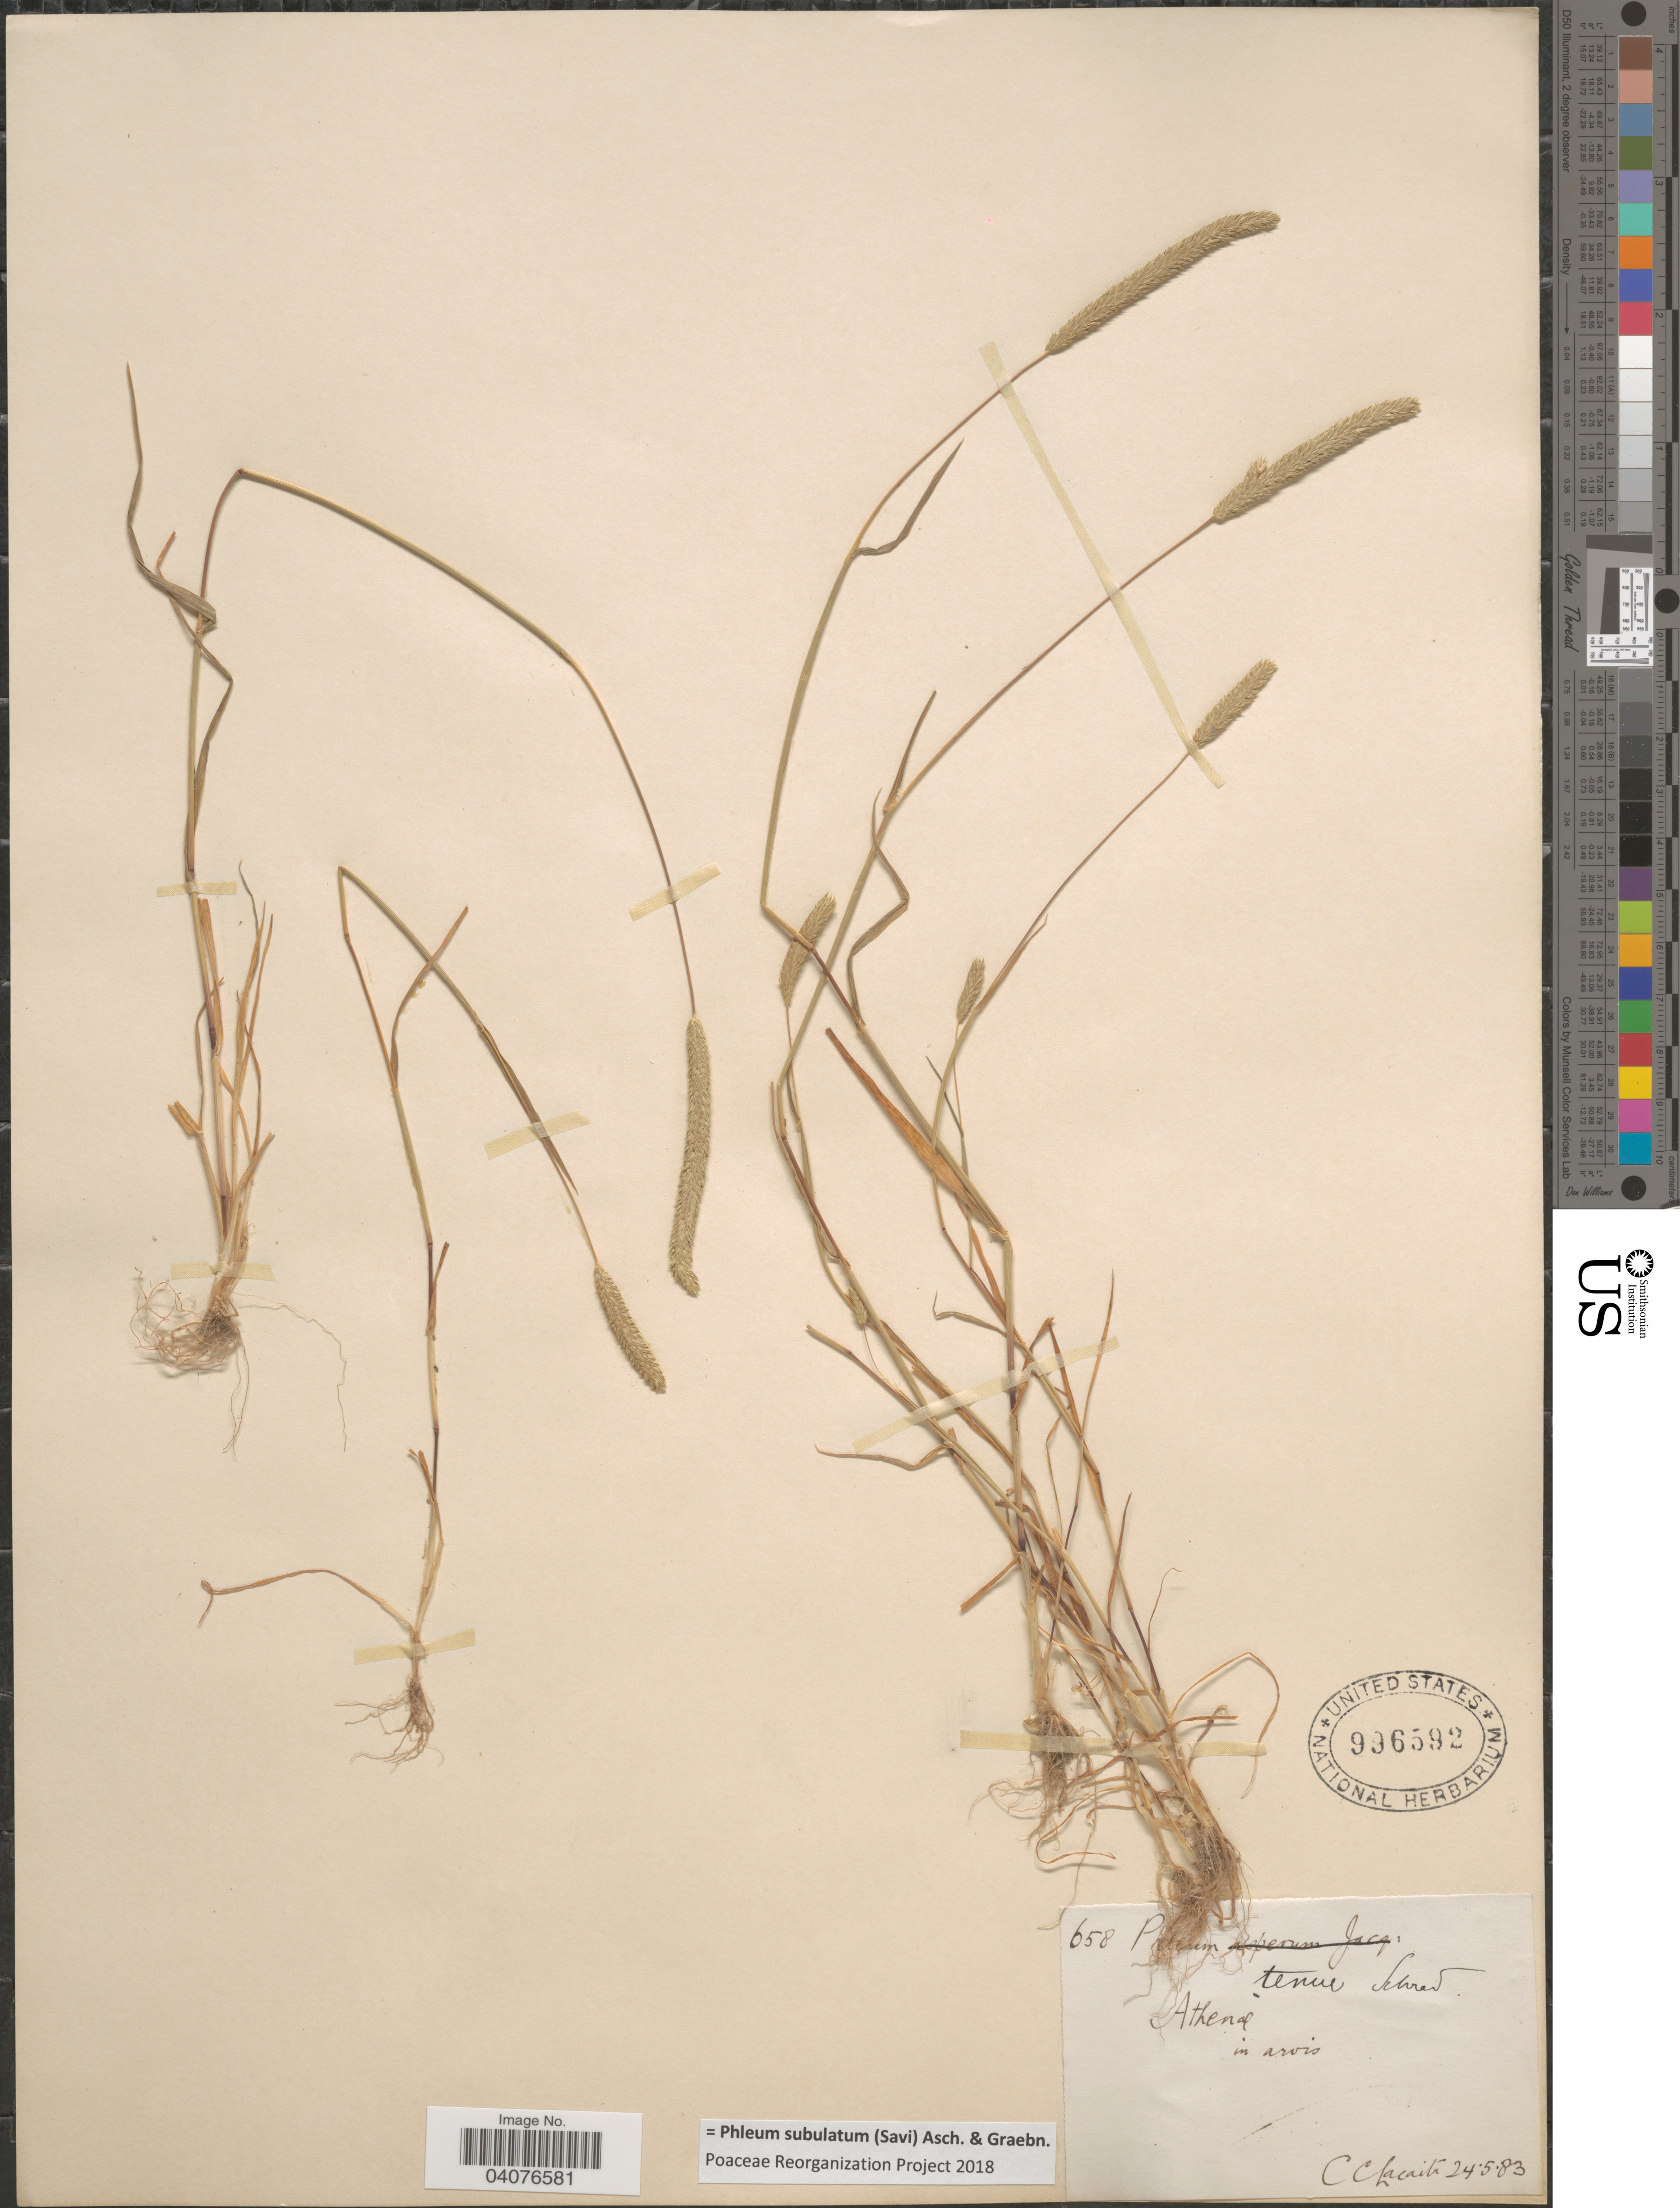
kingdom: Plantae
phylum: Tracheophyta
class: Liliopsida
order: Poales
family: Poaceae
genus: Phleum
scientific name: Phleum subulatum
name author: (Savi) Asch. & Graeb.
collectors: C. Lacaita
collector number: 658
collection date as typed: Transcribed d/m/y: 24/5/83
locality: Athena in arvis.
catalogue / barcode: US 996592